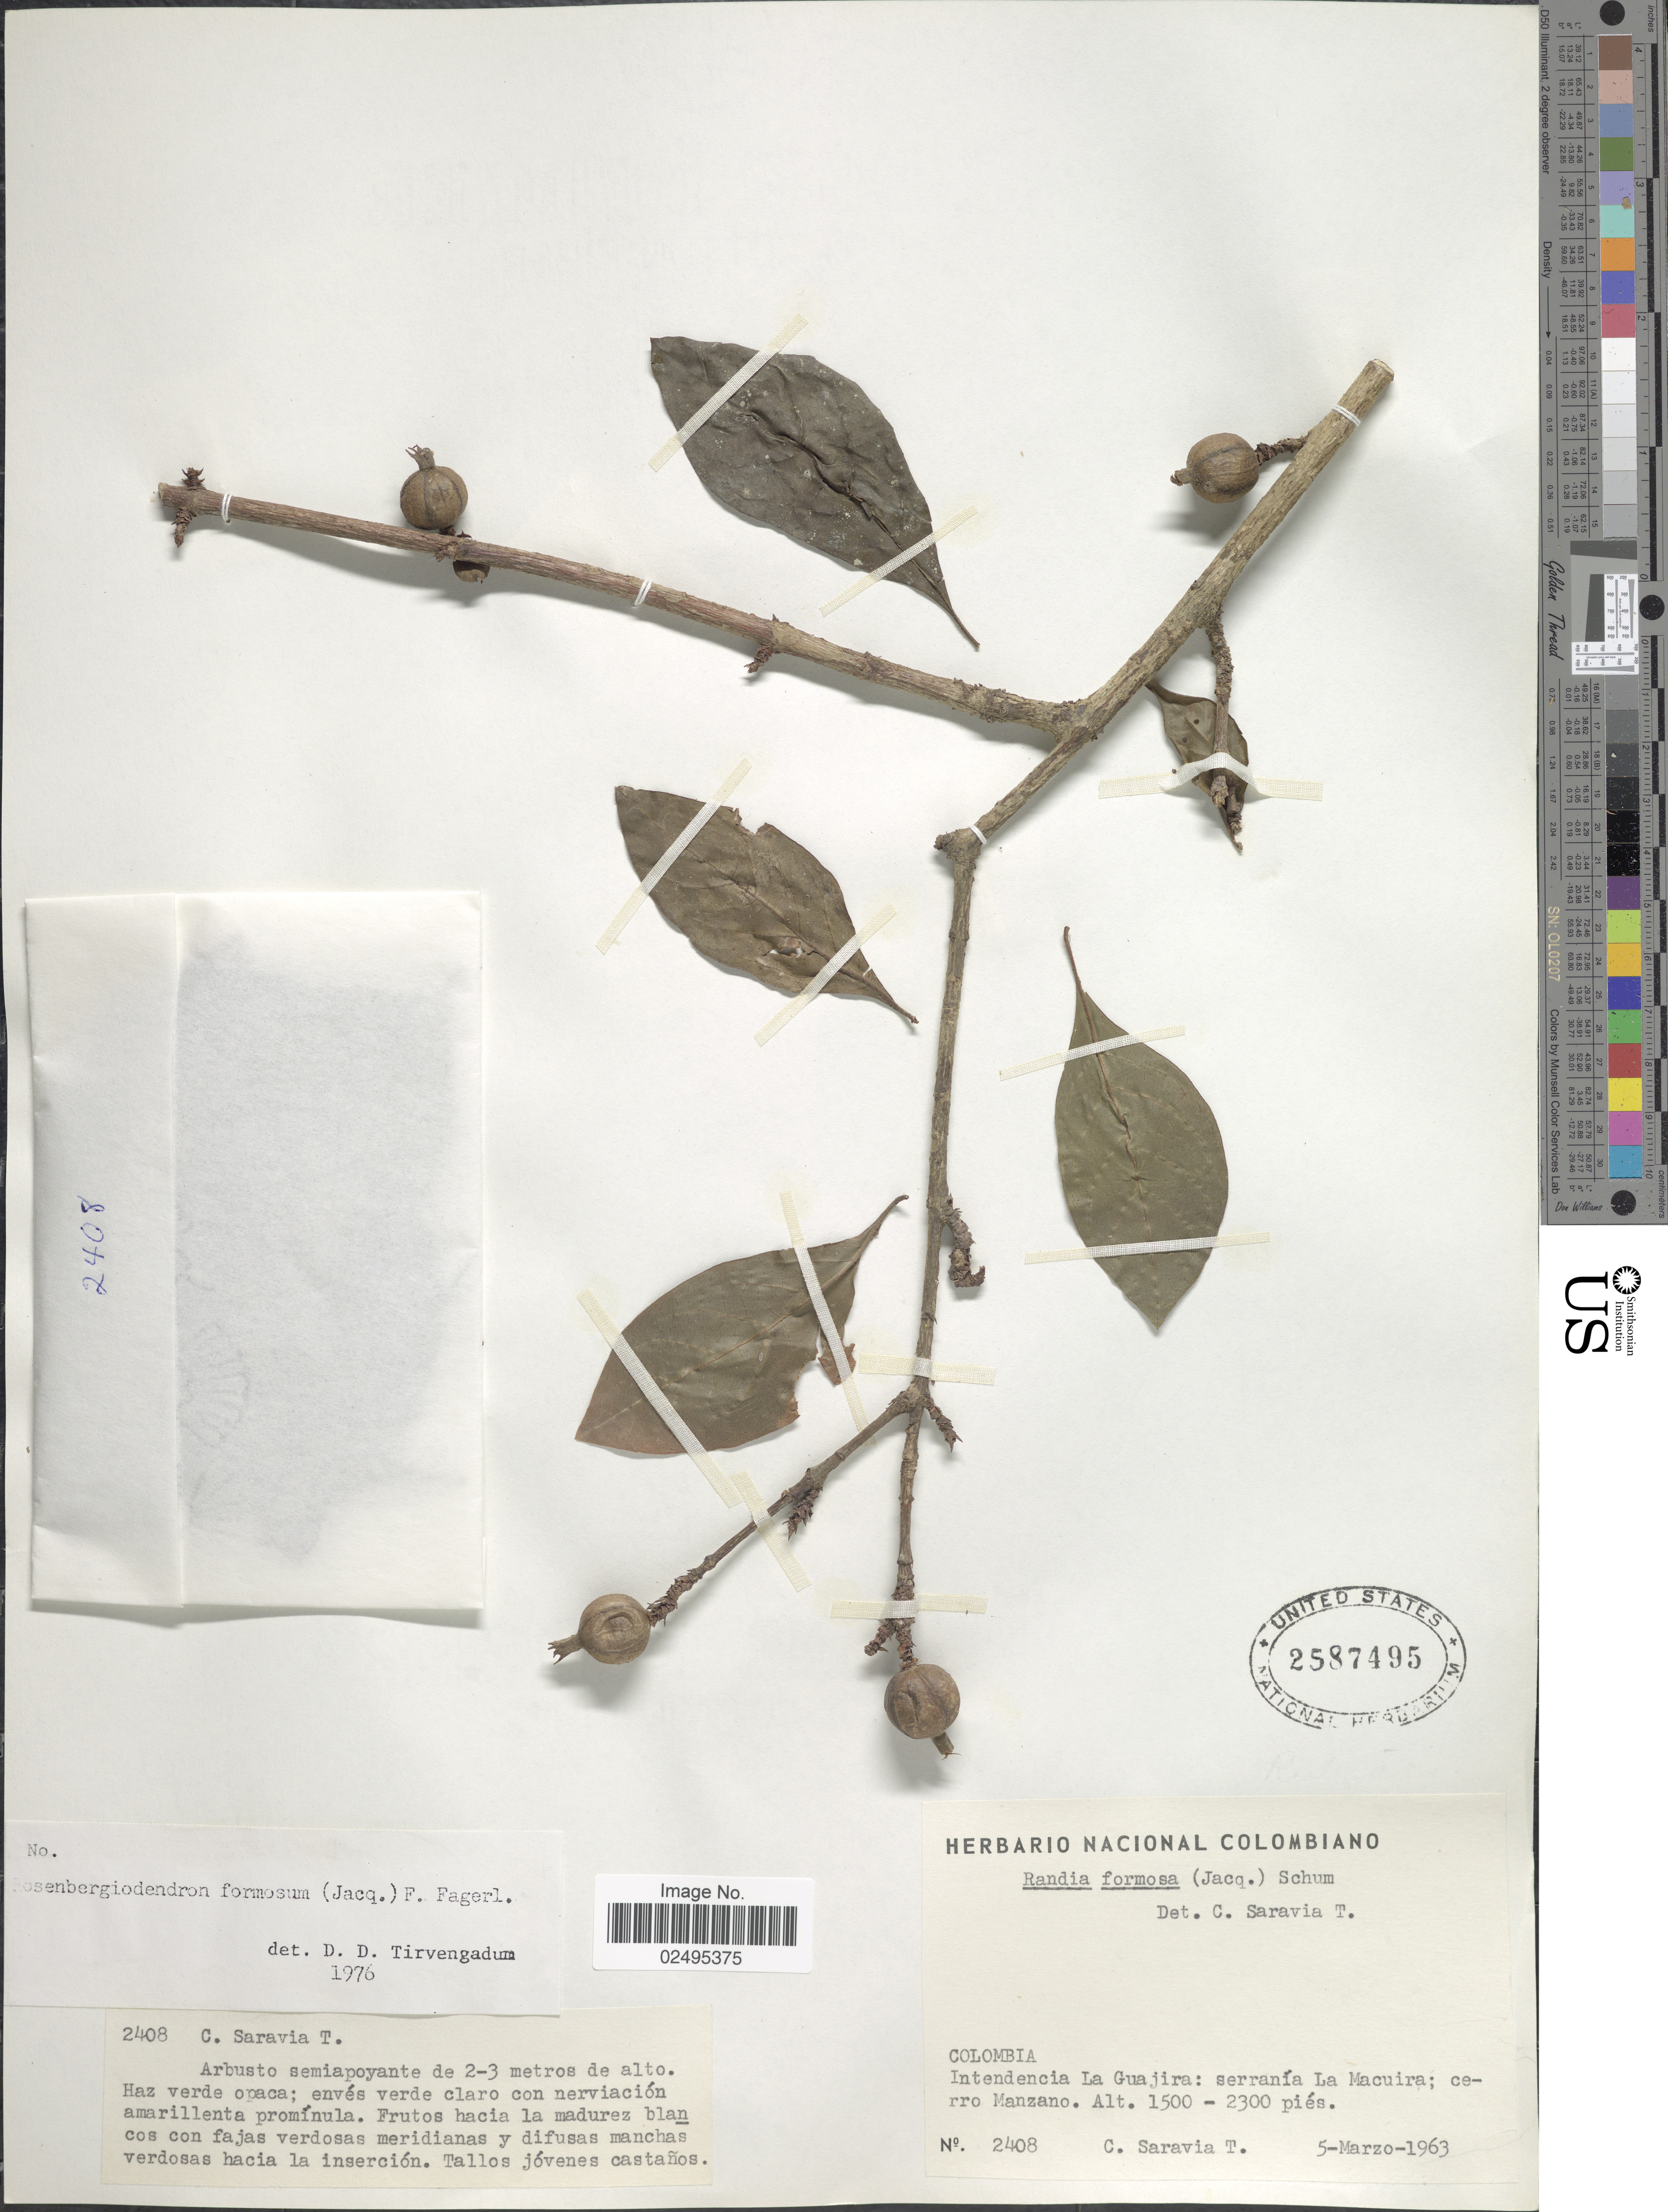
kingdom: Plantae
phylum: Tracheophyta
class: Magnoliopsida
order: Gentianales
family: Rubiaceae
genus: Rosenbergiodendron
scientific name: Rosenbergiodendron formosum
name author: (Jacq.) Fagerl.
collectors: C. Saravia T.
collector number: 2408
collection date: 1963-03-05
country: Colombia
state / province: La Guajira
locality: Intendencia La Guajira: serrania La Macuira, cerro Manzano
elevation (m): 457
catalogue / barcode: US 2587495